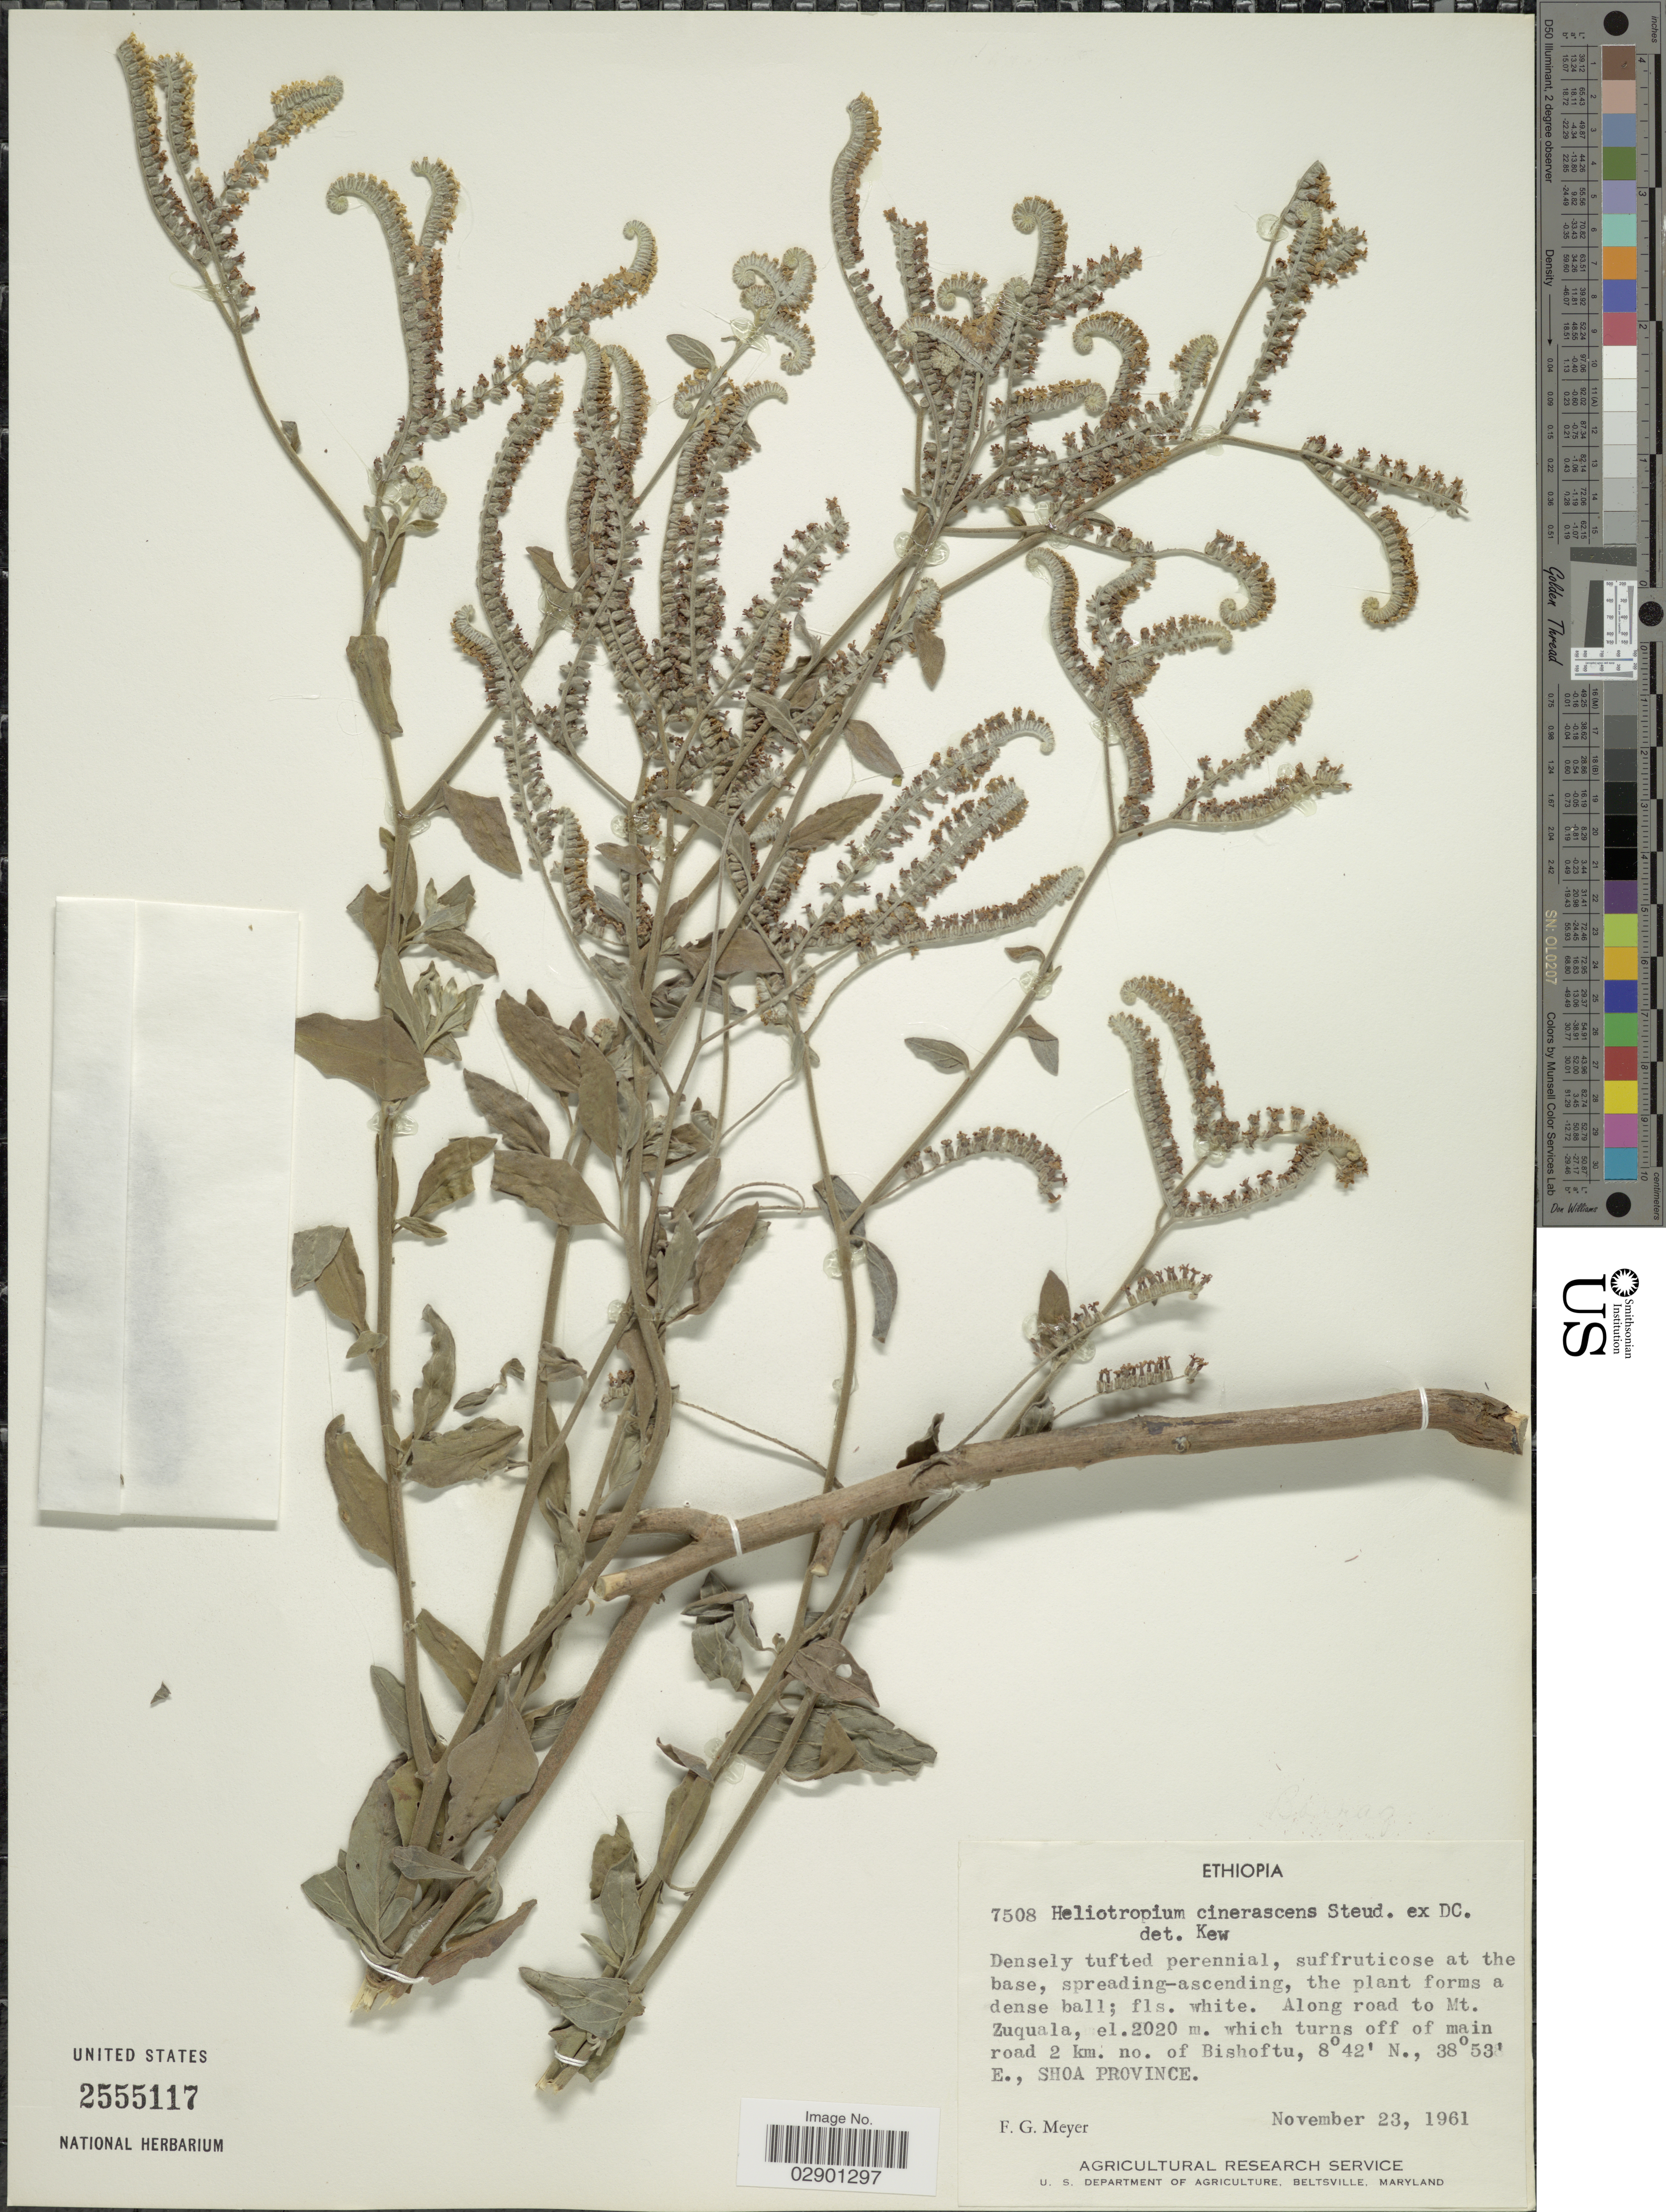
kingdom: Plantae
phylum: Tracheophyta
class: Magnoliopsida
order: Boraginales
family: Heliotropiaceae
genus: Heliotropium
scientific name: Heliotropium cinerascens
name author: A. DC. in DC.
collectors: F. G. Meyer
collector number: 7508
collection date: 1961-11-23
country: Ethiopia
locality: Along road to Mt. Zuquala, which turns off of main road 2 km. no. of Bishoftu, Shoa Province.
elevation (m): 2020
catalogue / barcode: US 2555117